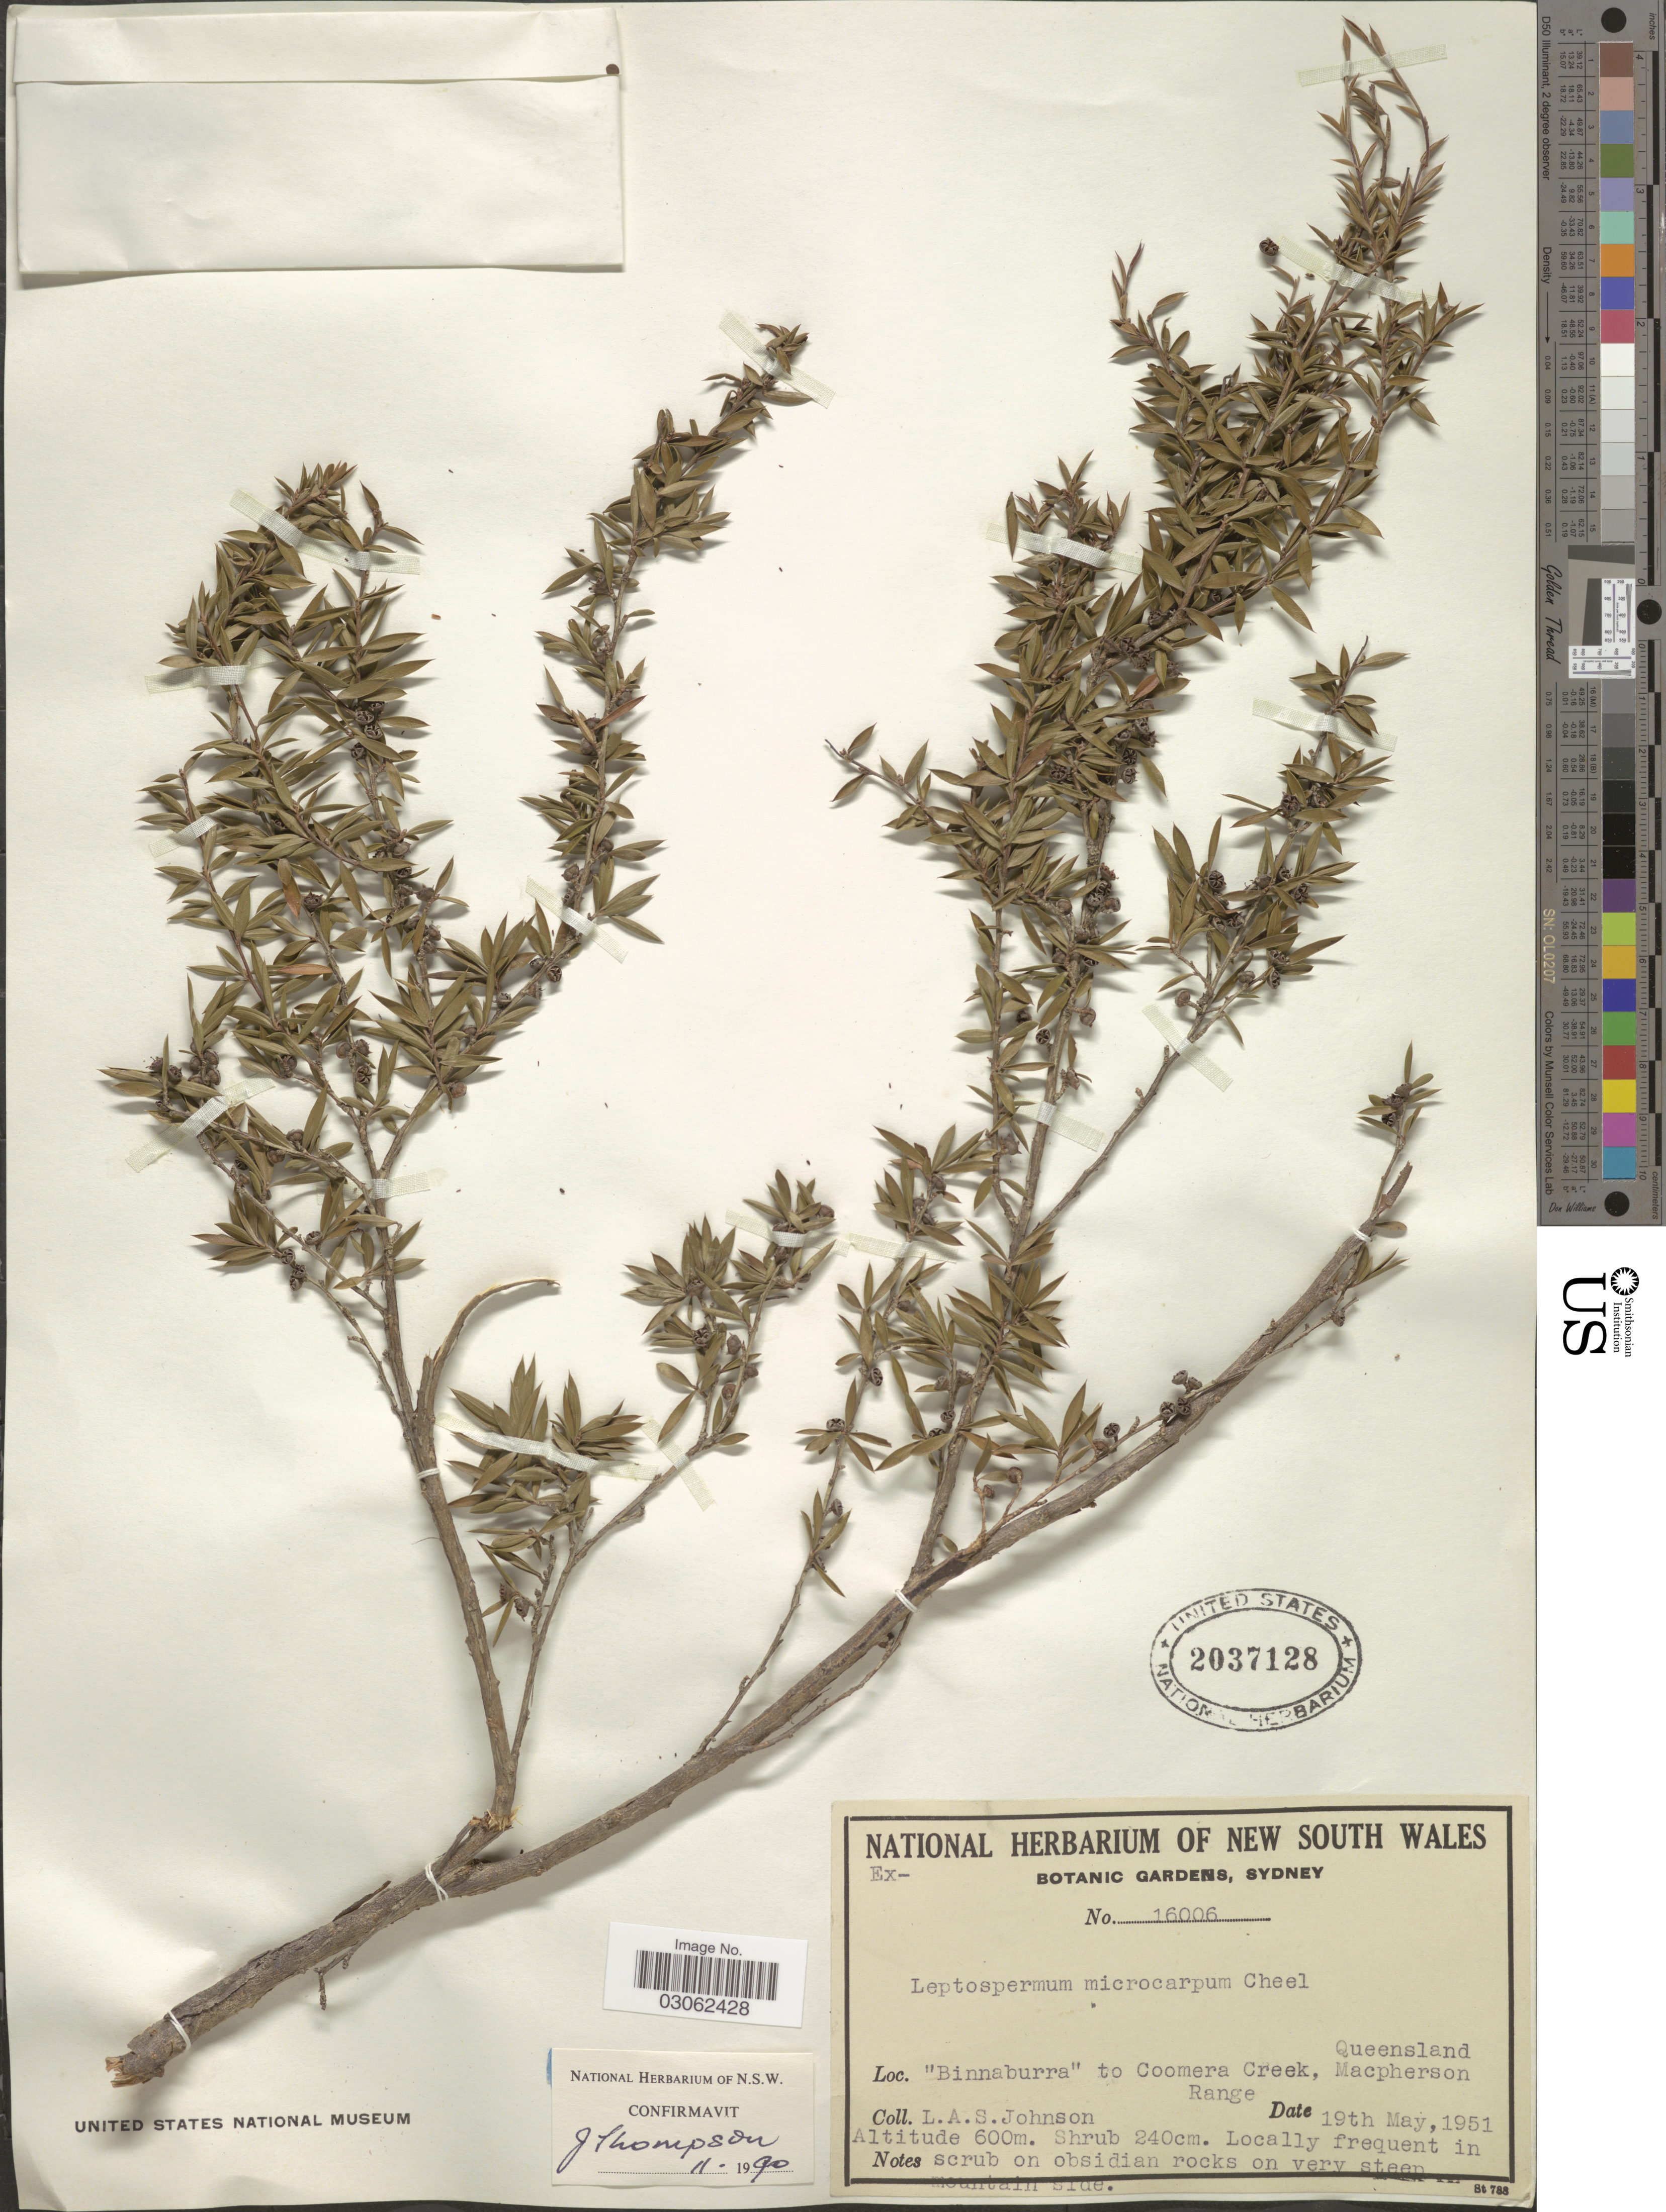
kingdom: Plantae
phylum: Tracheophyta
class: Magnoliopsida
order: Myrtales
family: Myrtaceae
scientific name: Gaudium microcarpum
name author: (Cheel) P.G. Wilson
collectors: L. A. S. Johnson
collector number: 16006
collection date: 1951-05-19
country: Australia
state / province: Queensland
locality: Binnaburra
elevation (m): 600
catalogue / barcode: US 2037128